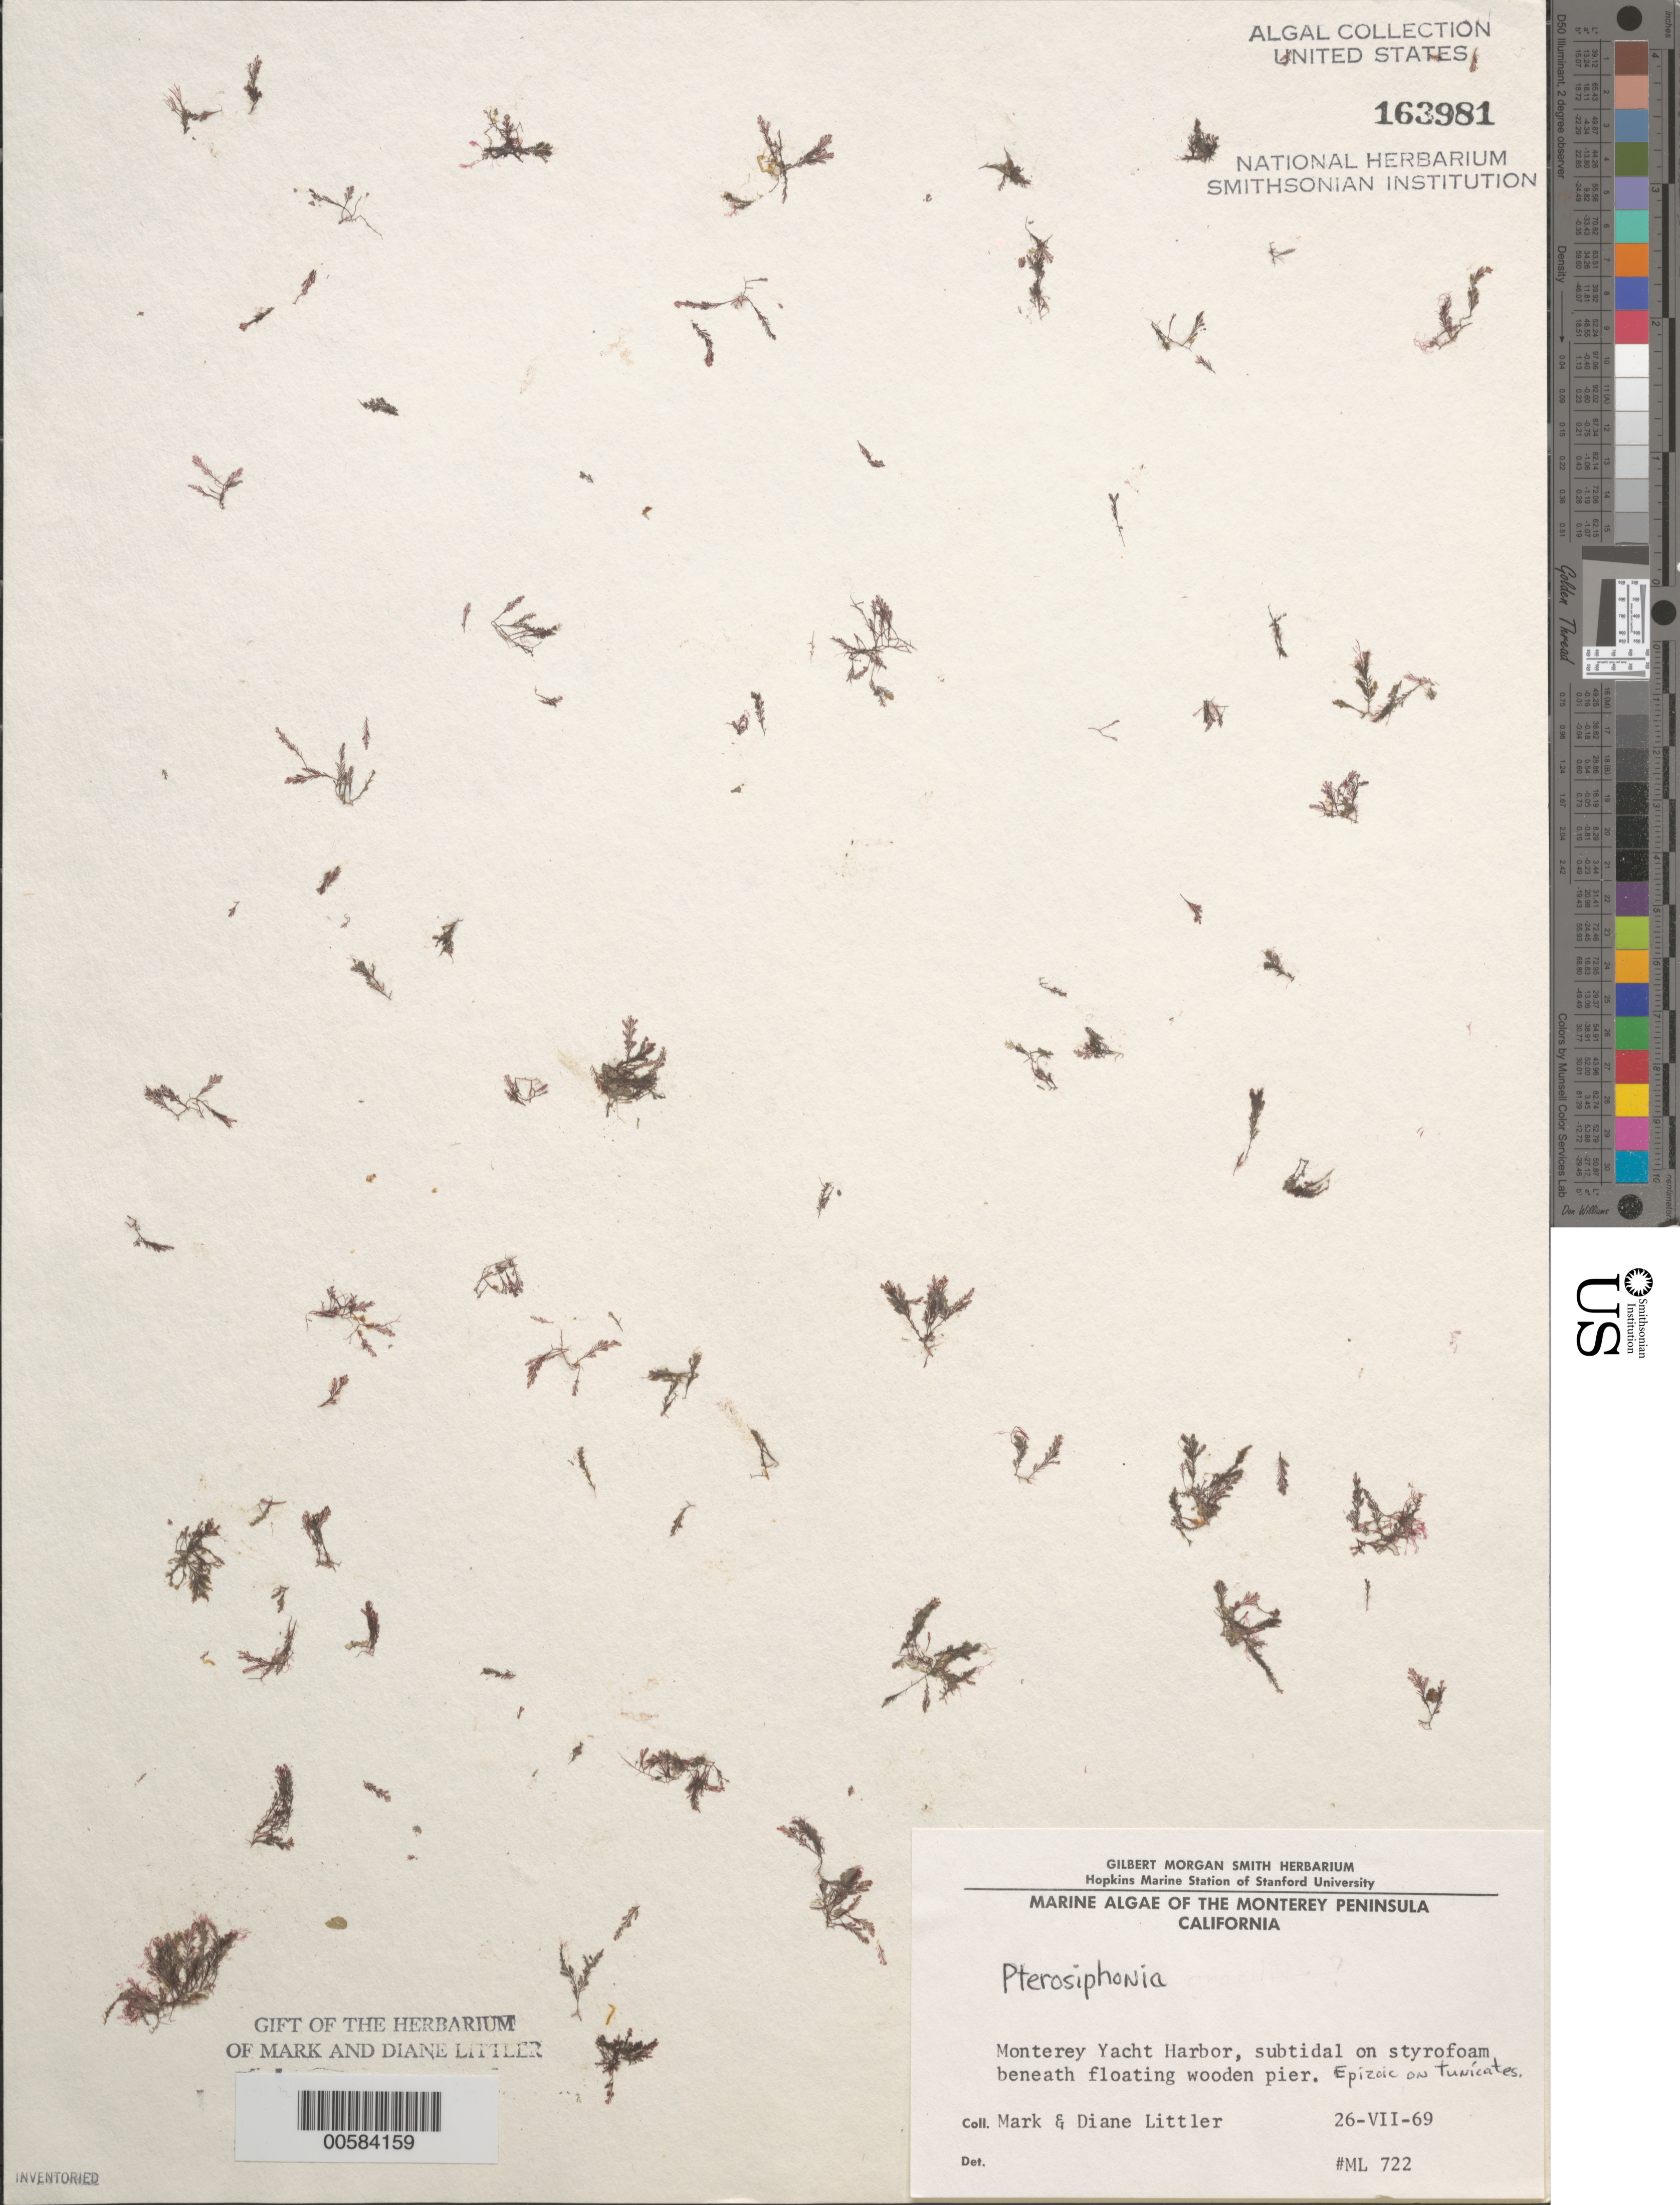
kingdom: Plantae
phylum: Rhodophyta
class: Florideophyceae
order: Ceramiales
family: Rhodomelaceae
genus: Pterosiphonia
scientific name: Pterosiphonia sp.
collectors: M. M. Littler & D. S. Littler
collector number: ML 722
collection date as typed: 26 Jul 1969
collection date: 1969-07-26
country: United States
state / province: California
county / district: Monterey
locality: Monterey Yacht Harbor, Monterey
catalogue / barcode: US 163981